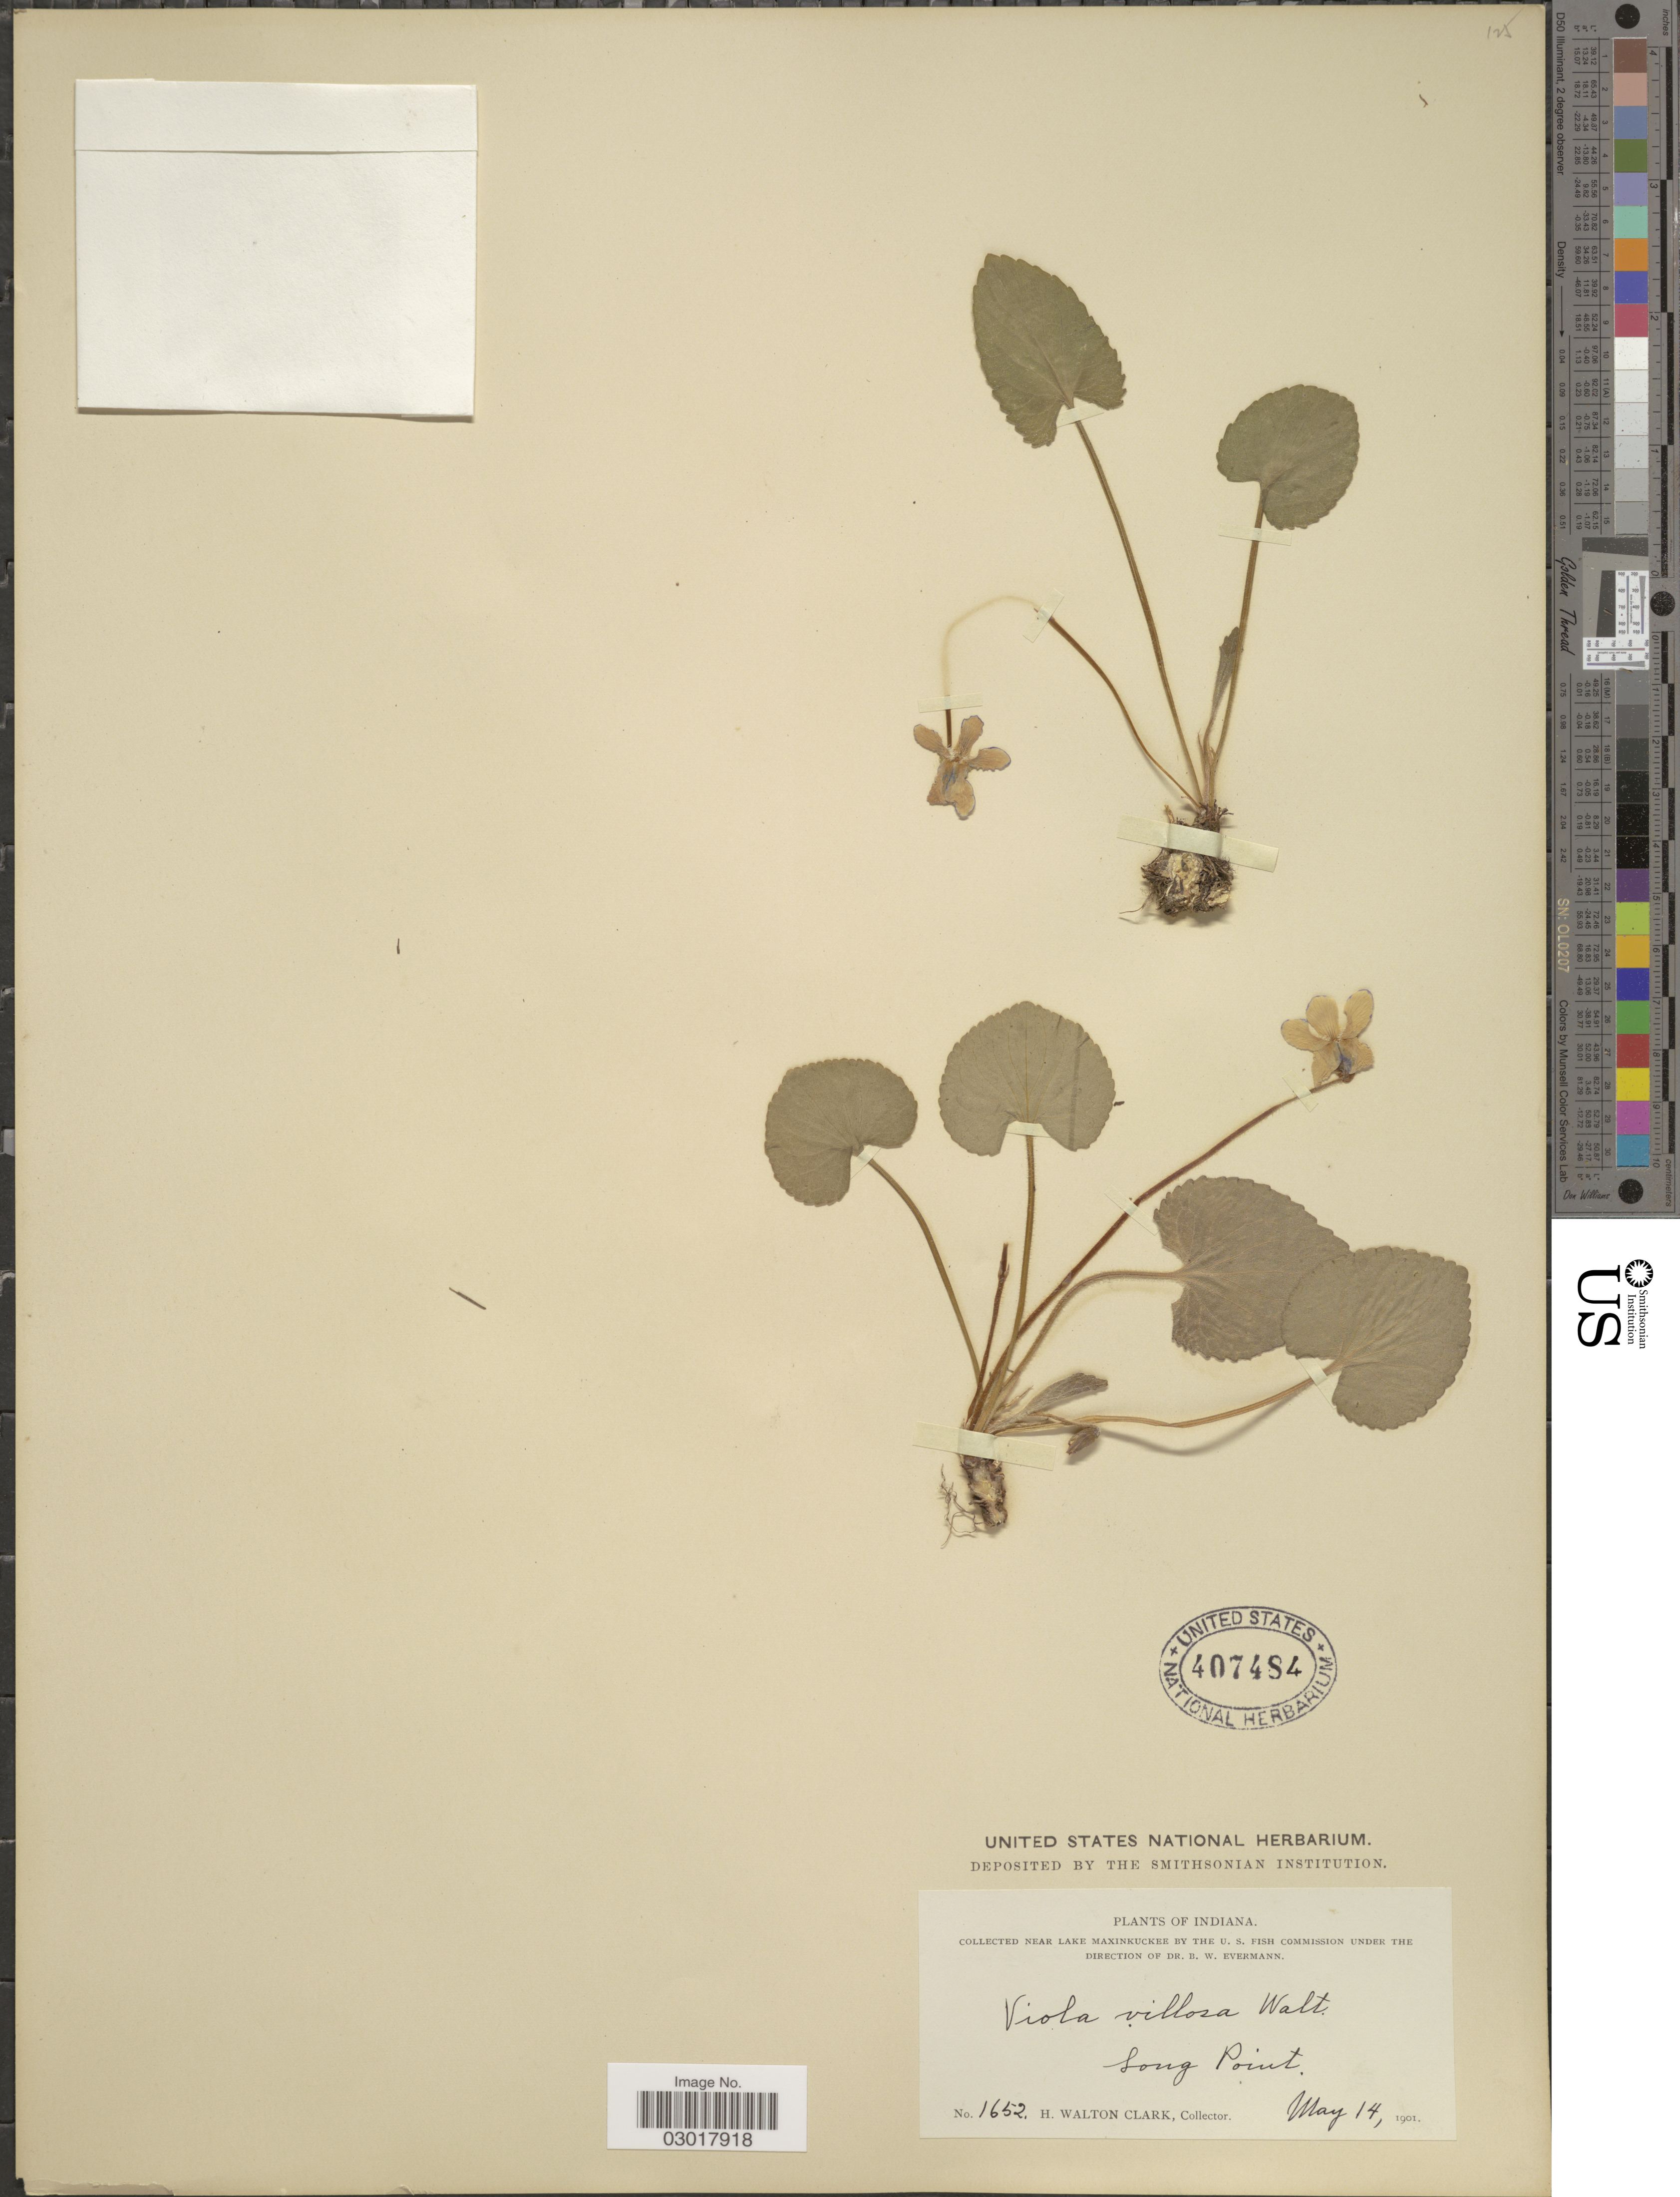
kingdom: Plantae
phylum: Tracheophyta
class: Magnoliopsida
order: Malpighiales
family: Violaceae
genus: Viola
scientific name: Viola villosa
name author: Walter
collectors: H. W. Clark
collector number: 1652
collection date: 1901-05-14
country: United States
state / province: Indiana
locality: Long Point. Near Lake Maxinkuckee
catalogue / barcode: US 407484